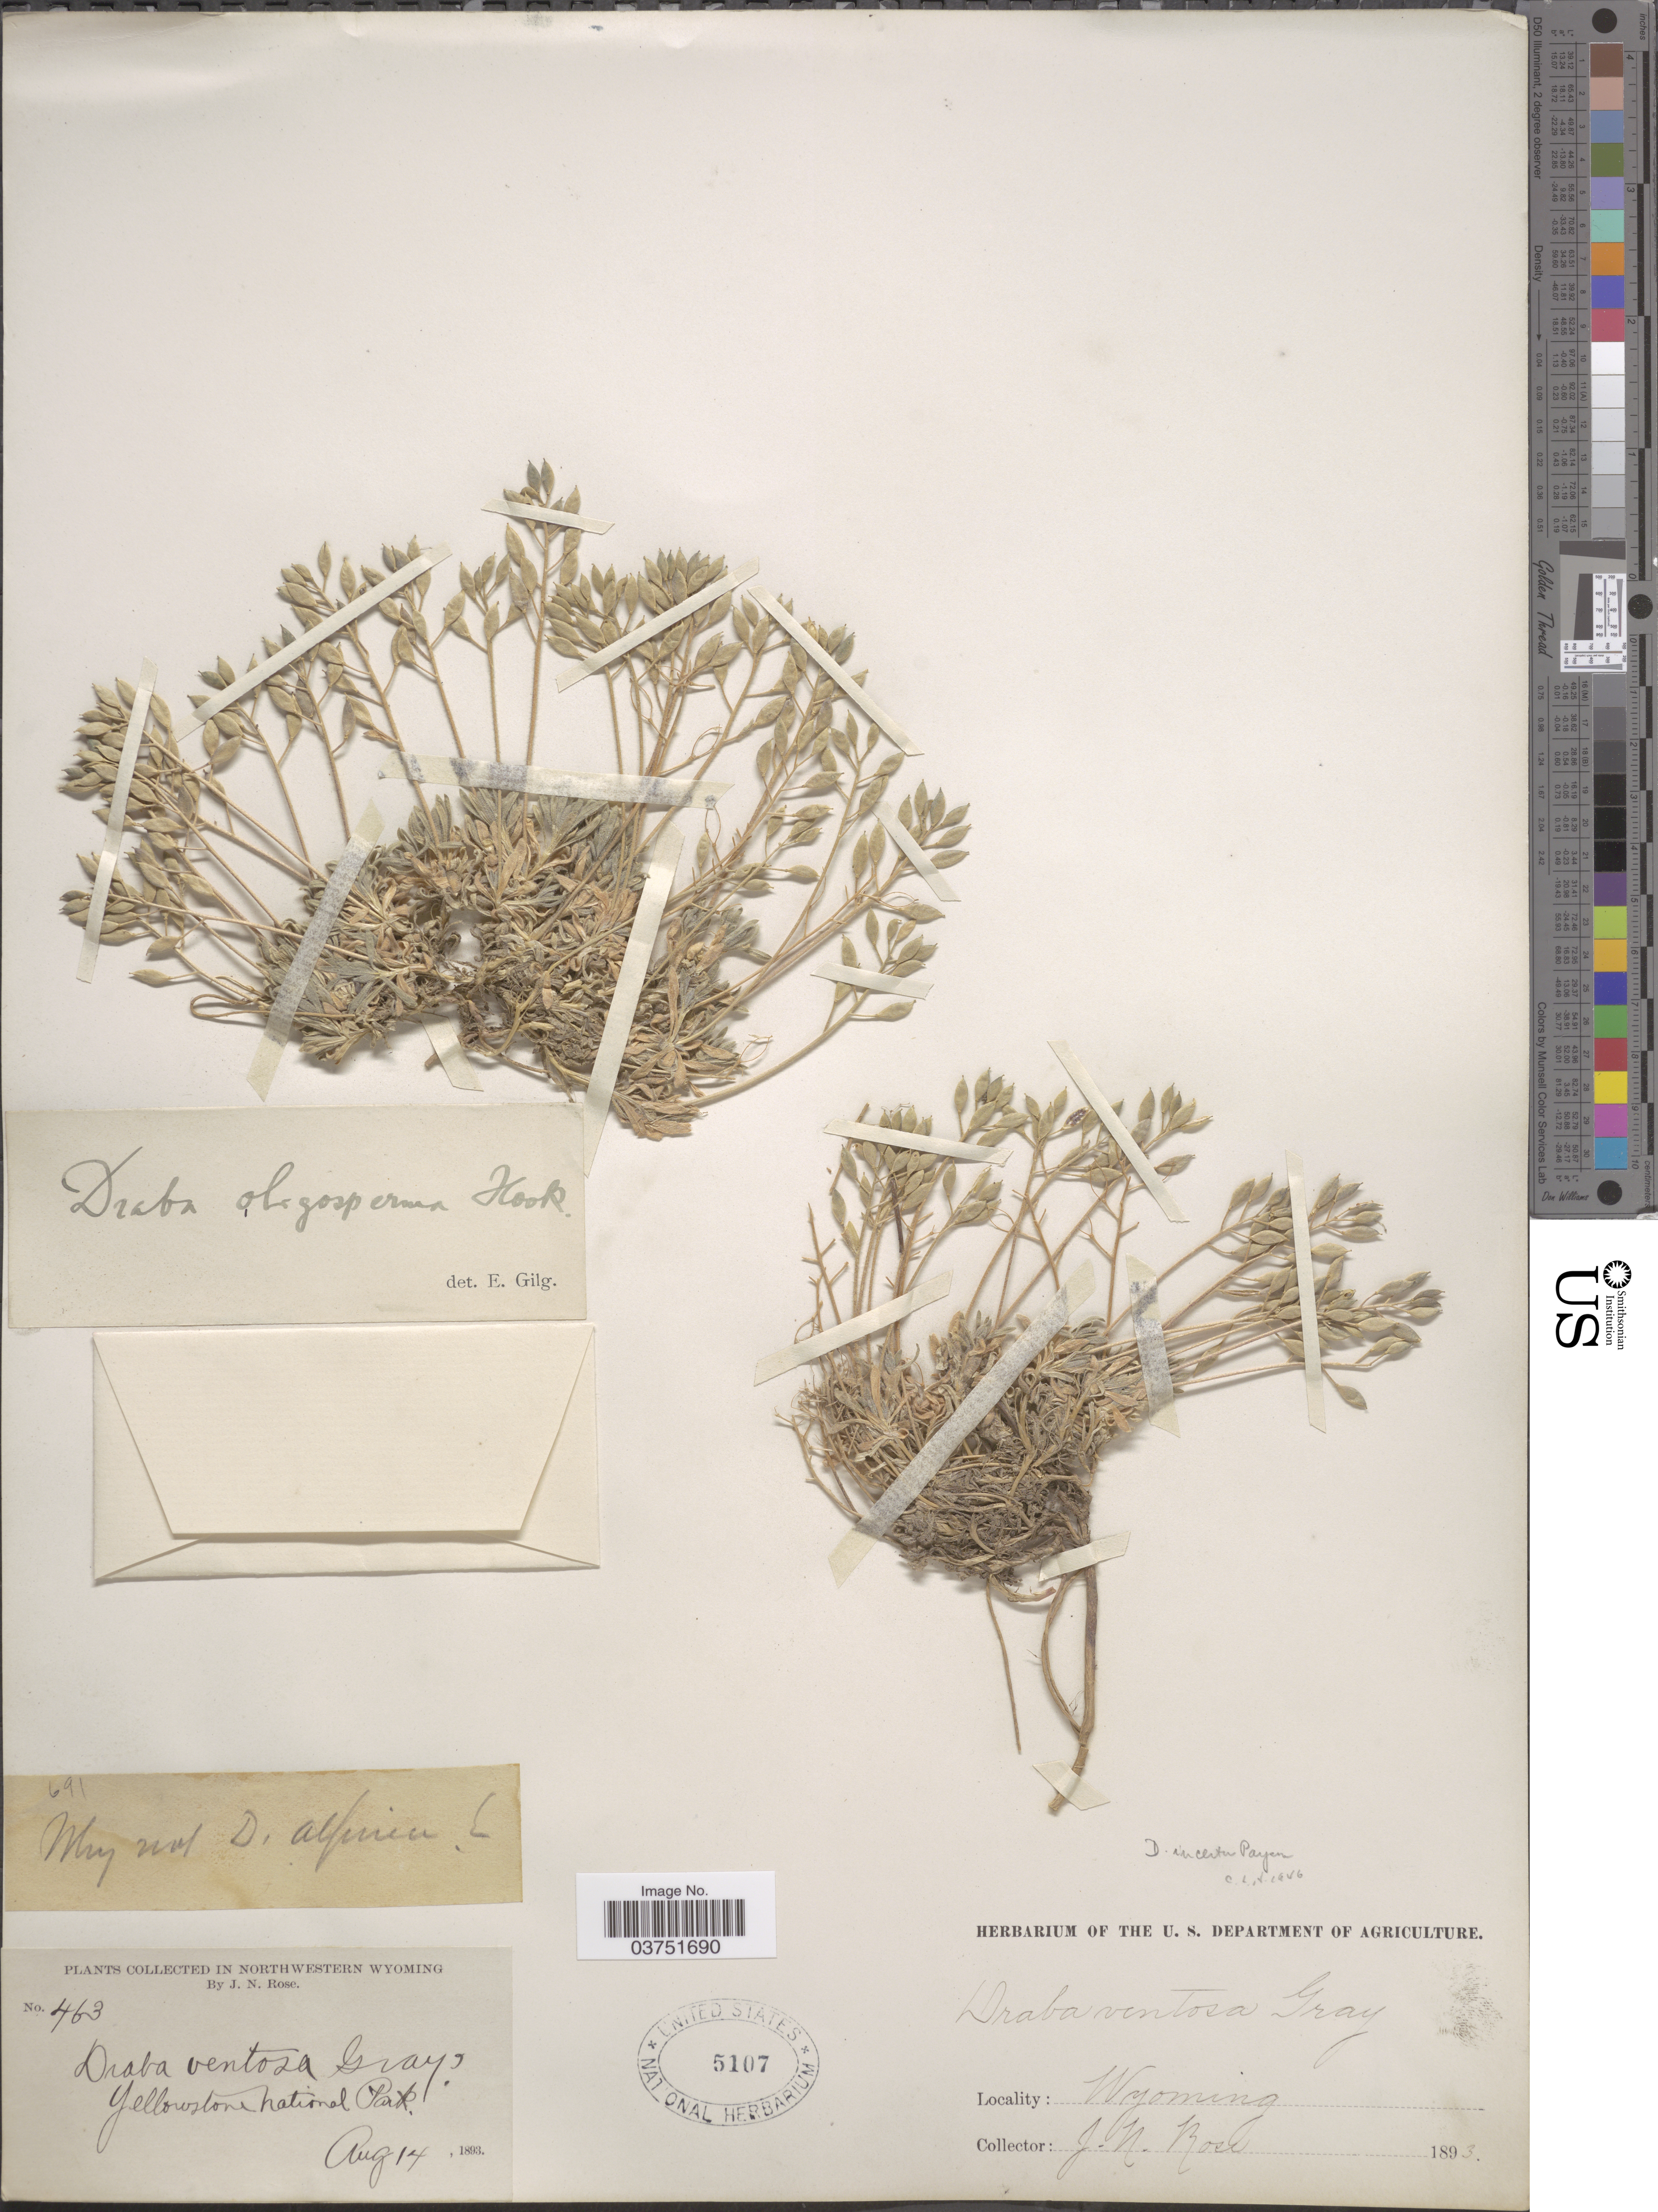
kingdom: Plantae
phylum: Tracheophyta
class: Magnoliopsida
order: Brassicales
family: Brassicaceae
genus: Draba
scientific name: Draba incerta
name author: Payson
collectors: J. N. Rose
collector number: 463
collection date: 1893-08-14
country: United States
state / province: Wyoming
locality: Northwestern Wyoming. Yellowstone National Park.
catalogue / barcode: US 5107